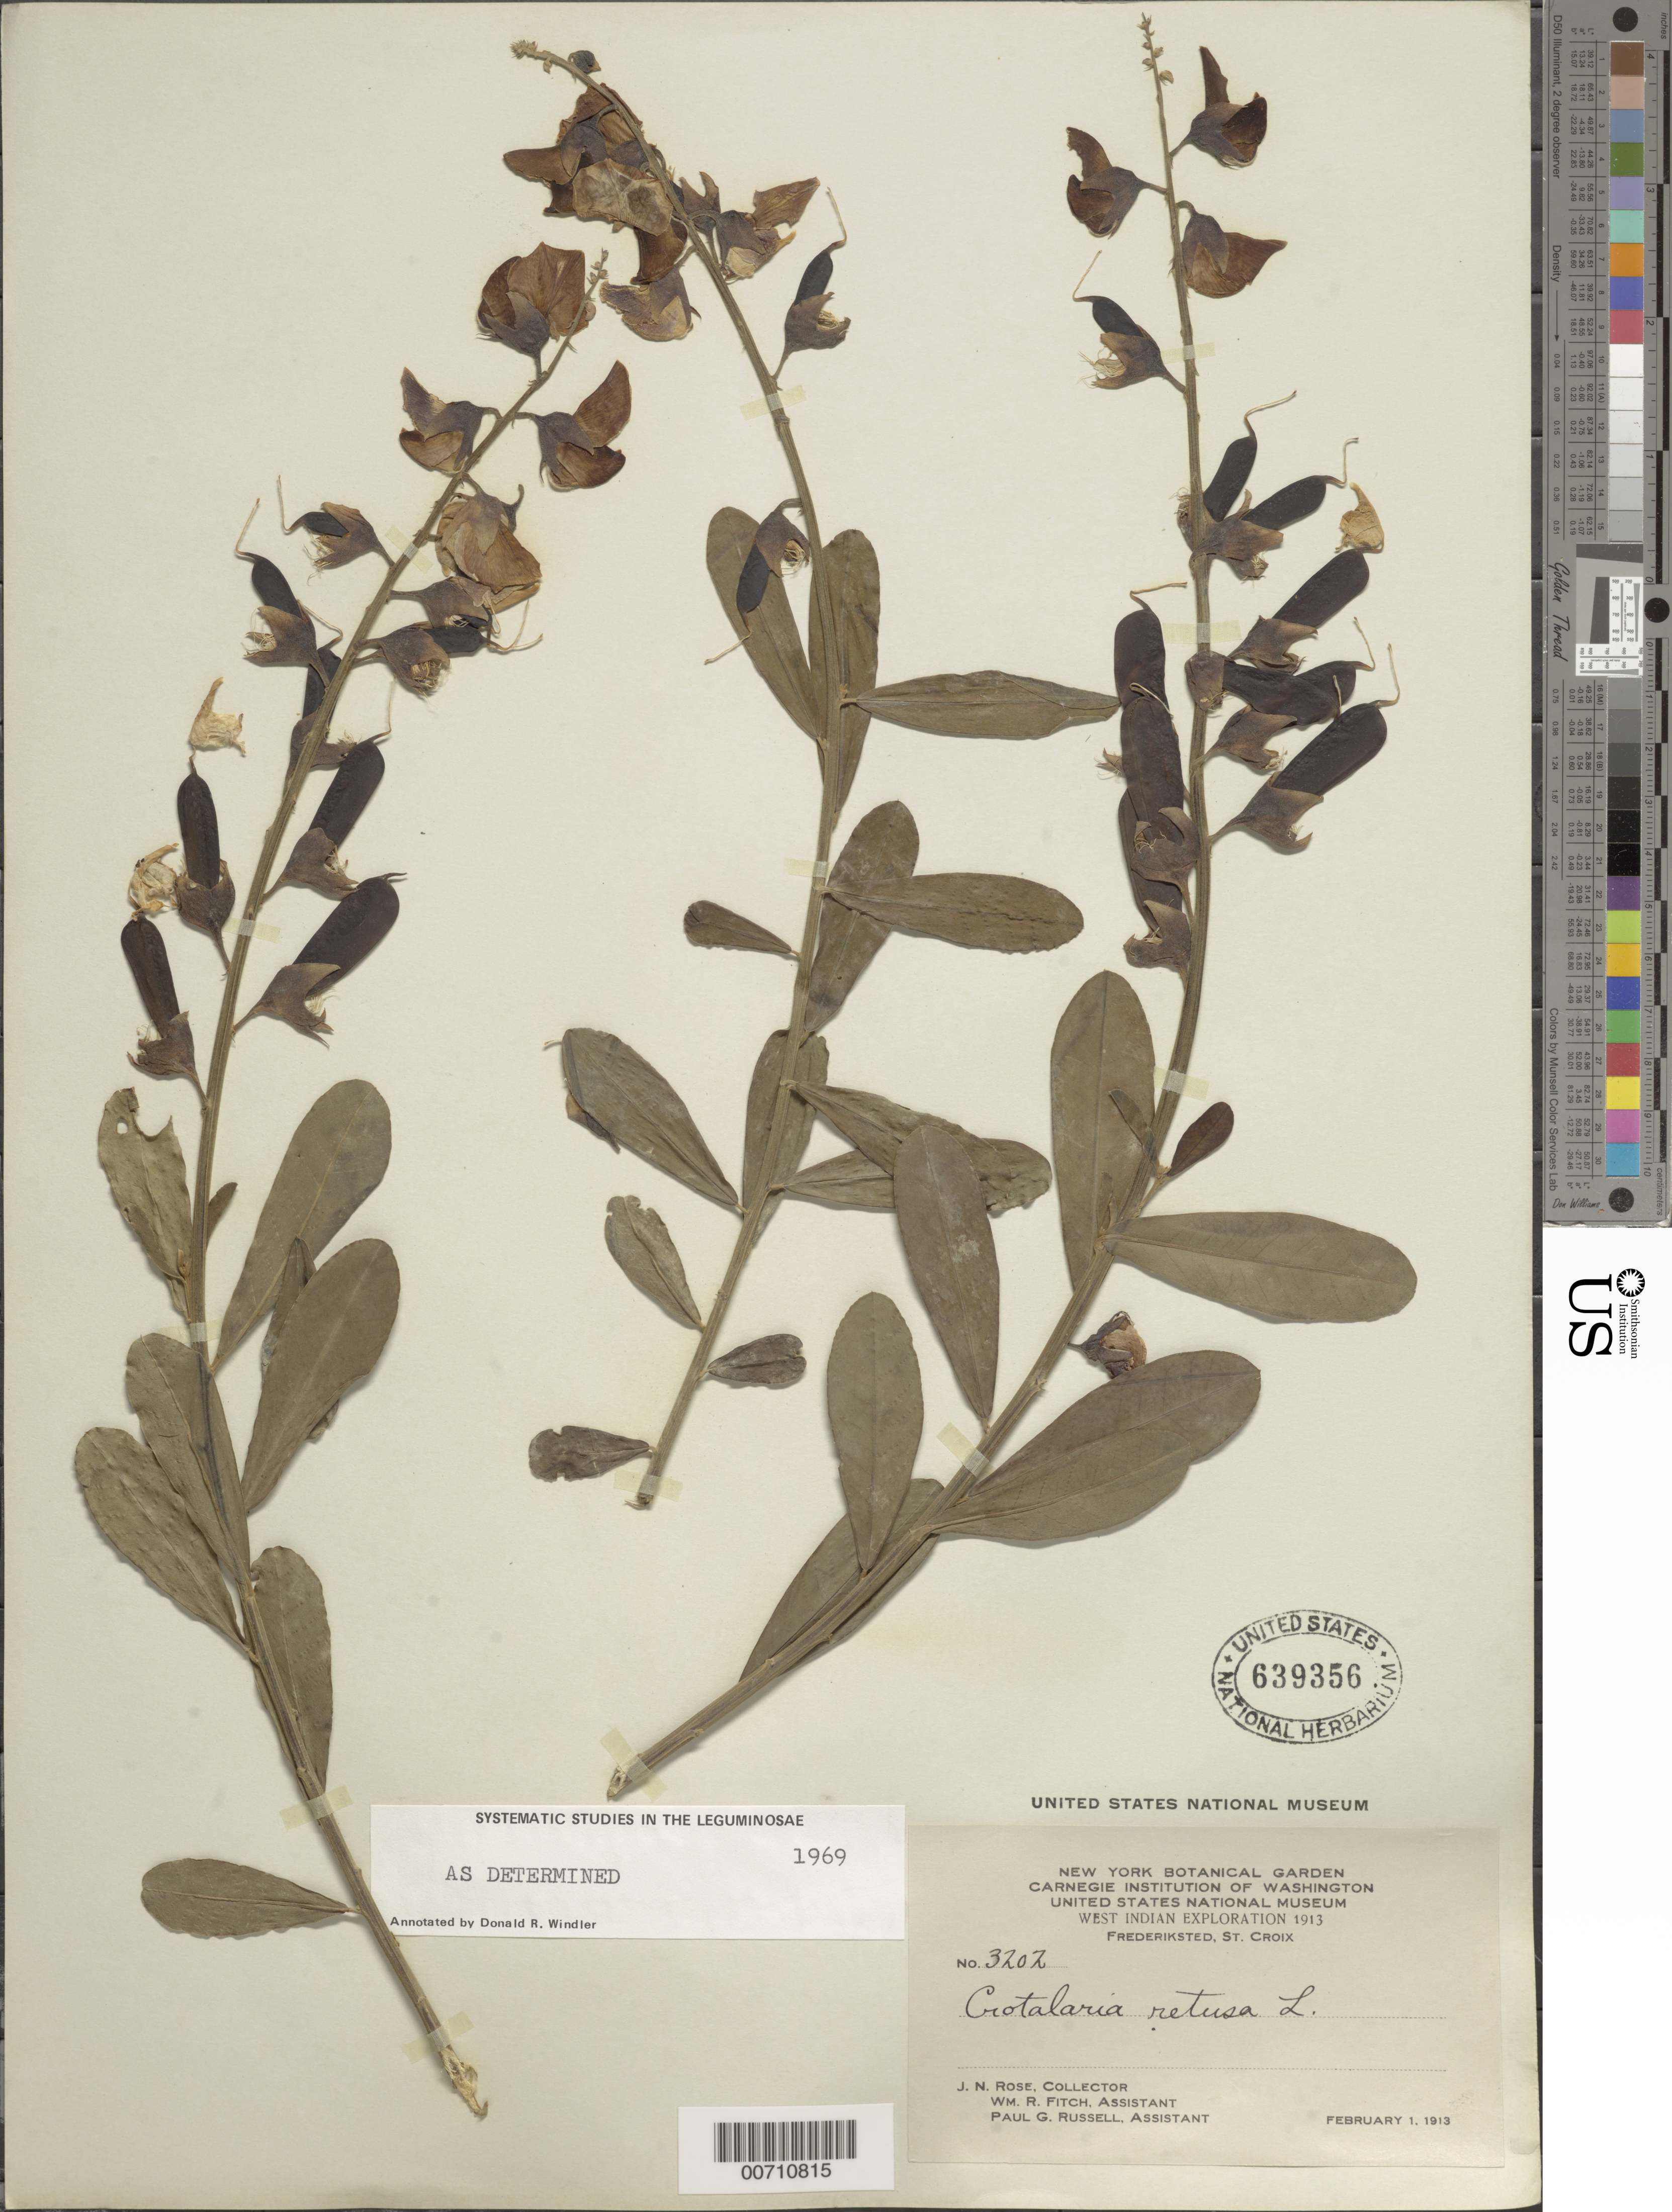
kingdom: Plantae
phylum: Tracheophyta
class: Magnoliopsida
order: Fabales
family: Fabaceae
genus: Crotalaria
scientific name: Crotalaria retusa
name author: L.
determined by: Windler, D. R.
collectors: J. N. Rose, W. R. Fitch & P. G. Russell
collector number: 3202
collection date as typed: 01 Feb 1913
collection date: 1913-02-01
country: U.S. Virgin Islands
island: St. Croix Island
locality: Frederiksted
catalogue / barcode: US 639356